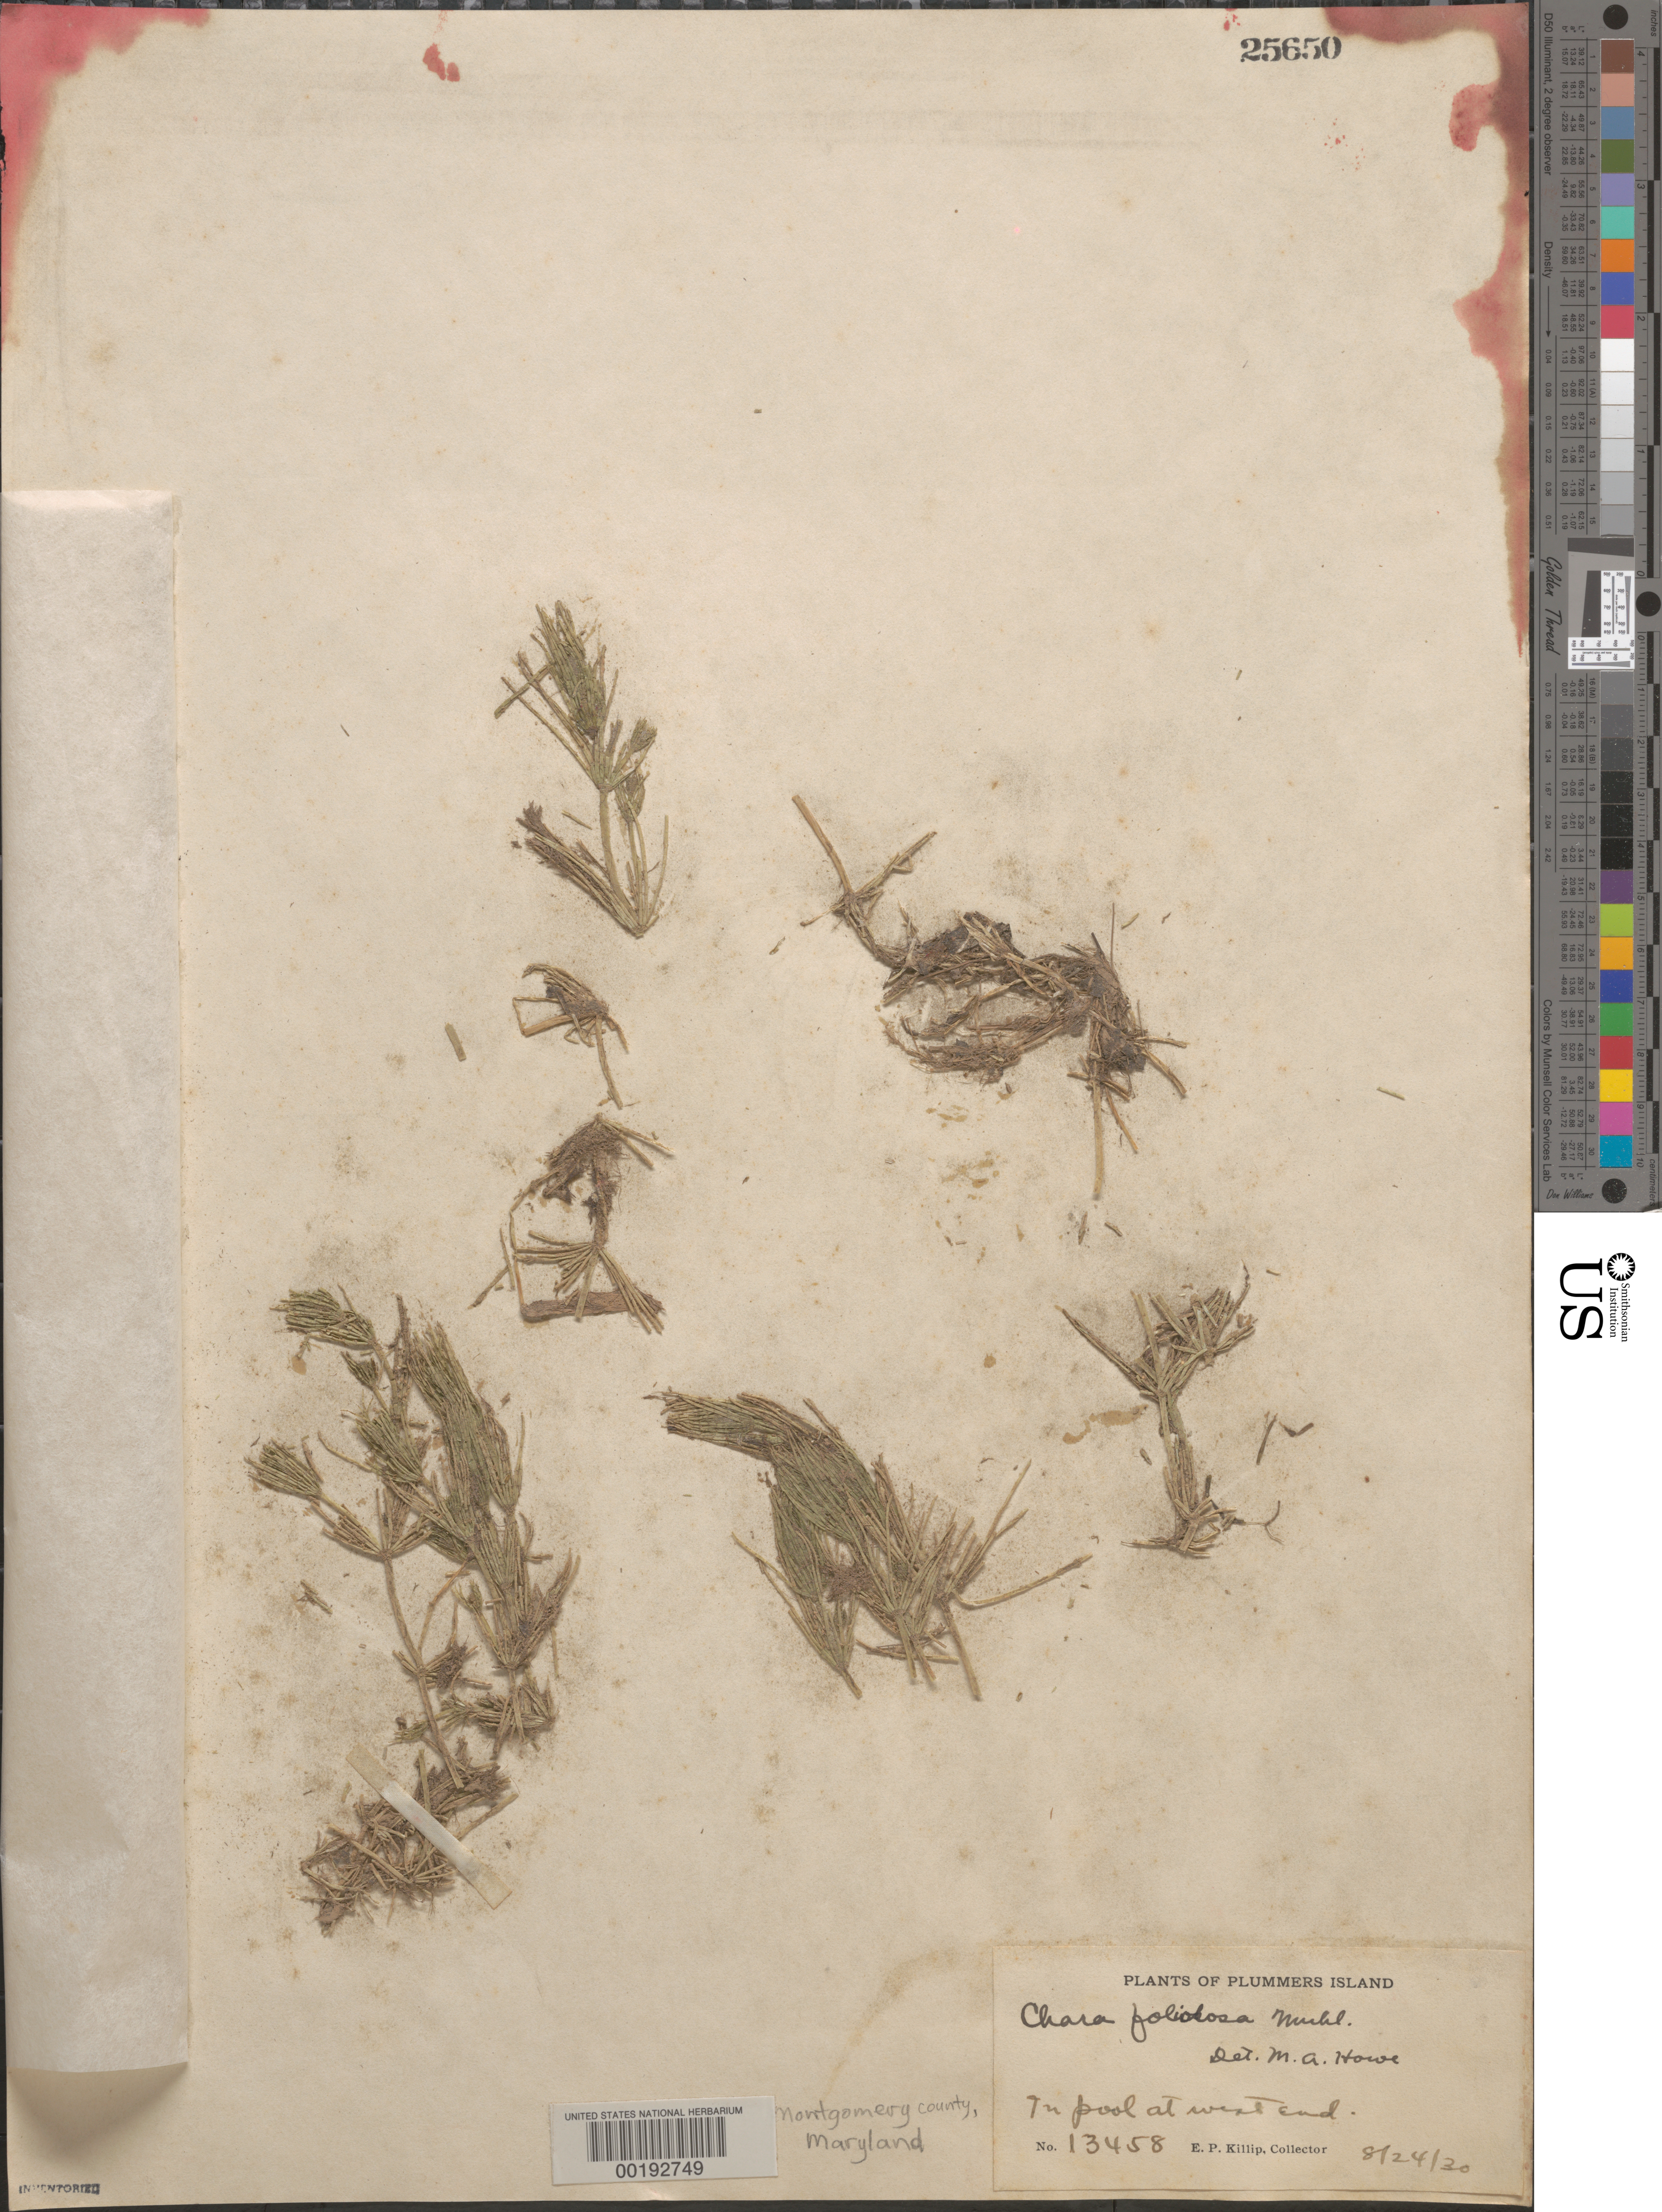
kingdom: Plantae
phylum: Charophyta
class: Charophyceae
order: Charales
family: Characeae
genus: Chara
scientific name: Chara vulgaris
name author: L.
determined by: Howe, M. A.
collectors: E. P. Killip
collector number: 13458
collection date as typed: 24 Aug 1930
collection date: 1930-08-24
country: United States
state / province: Maryland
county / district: Montgomery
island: Plummers Island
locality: West end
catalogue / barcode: US 25650